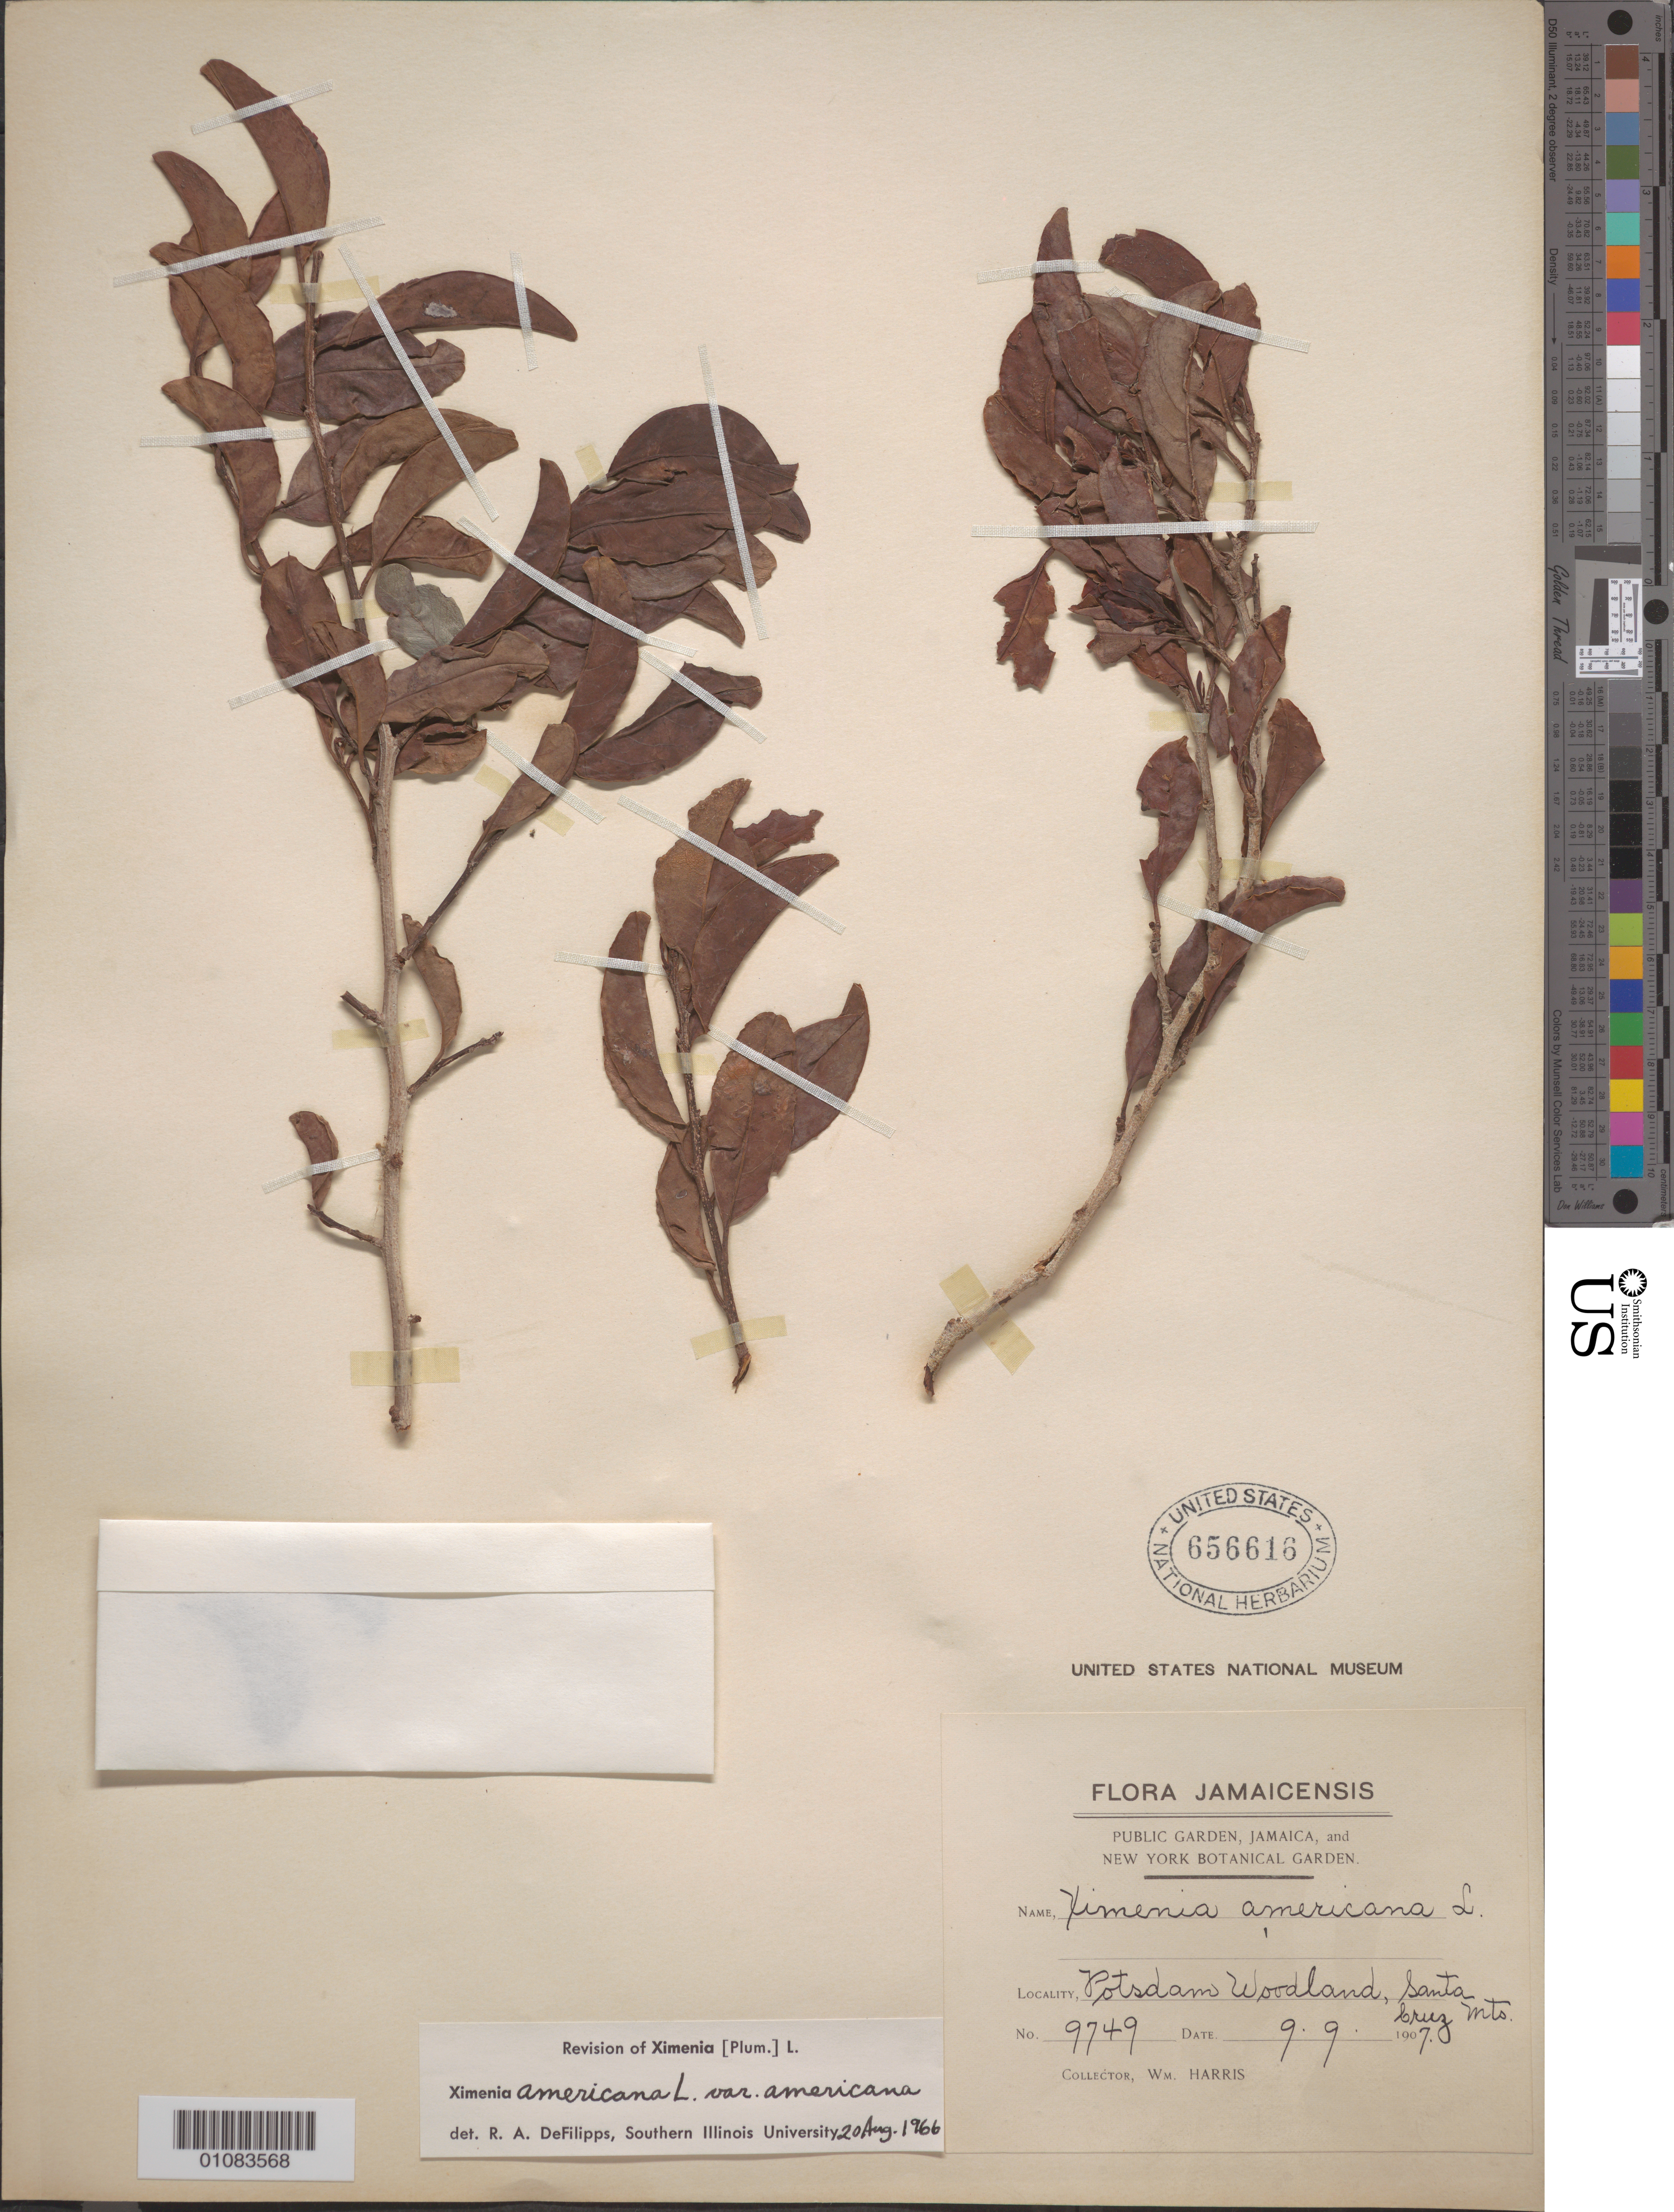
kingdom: Plantae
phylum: Tracheophyta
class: Magnoliopsida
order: Santalales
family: Ximeniaceae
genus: Ximenia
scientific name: Ximenia americana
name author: L.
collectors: W. Harris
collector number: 9749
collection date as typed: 09 Sep 1907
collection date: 1907-09-09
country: Jamaica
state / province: Saint Catherine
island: Jamaica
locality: Potsdam Woodland, Santa Cruz mts.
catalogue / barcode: US 656616